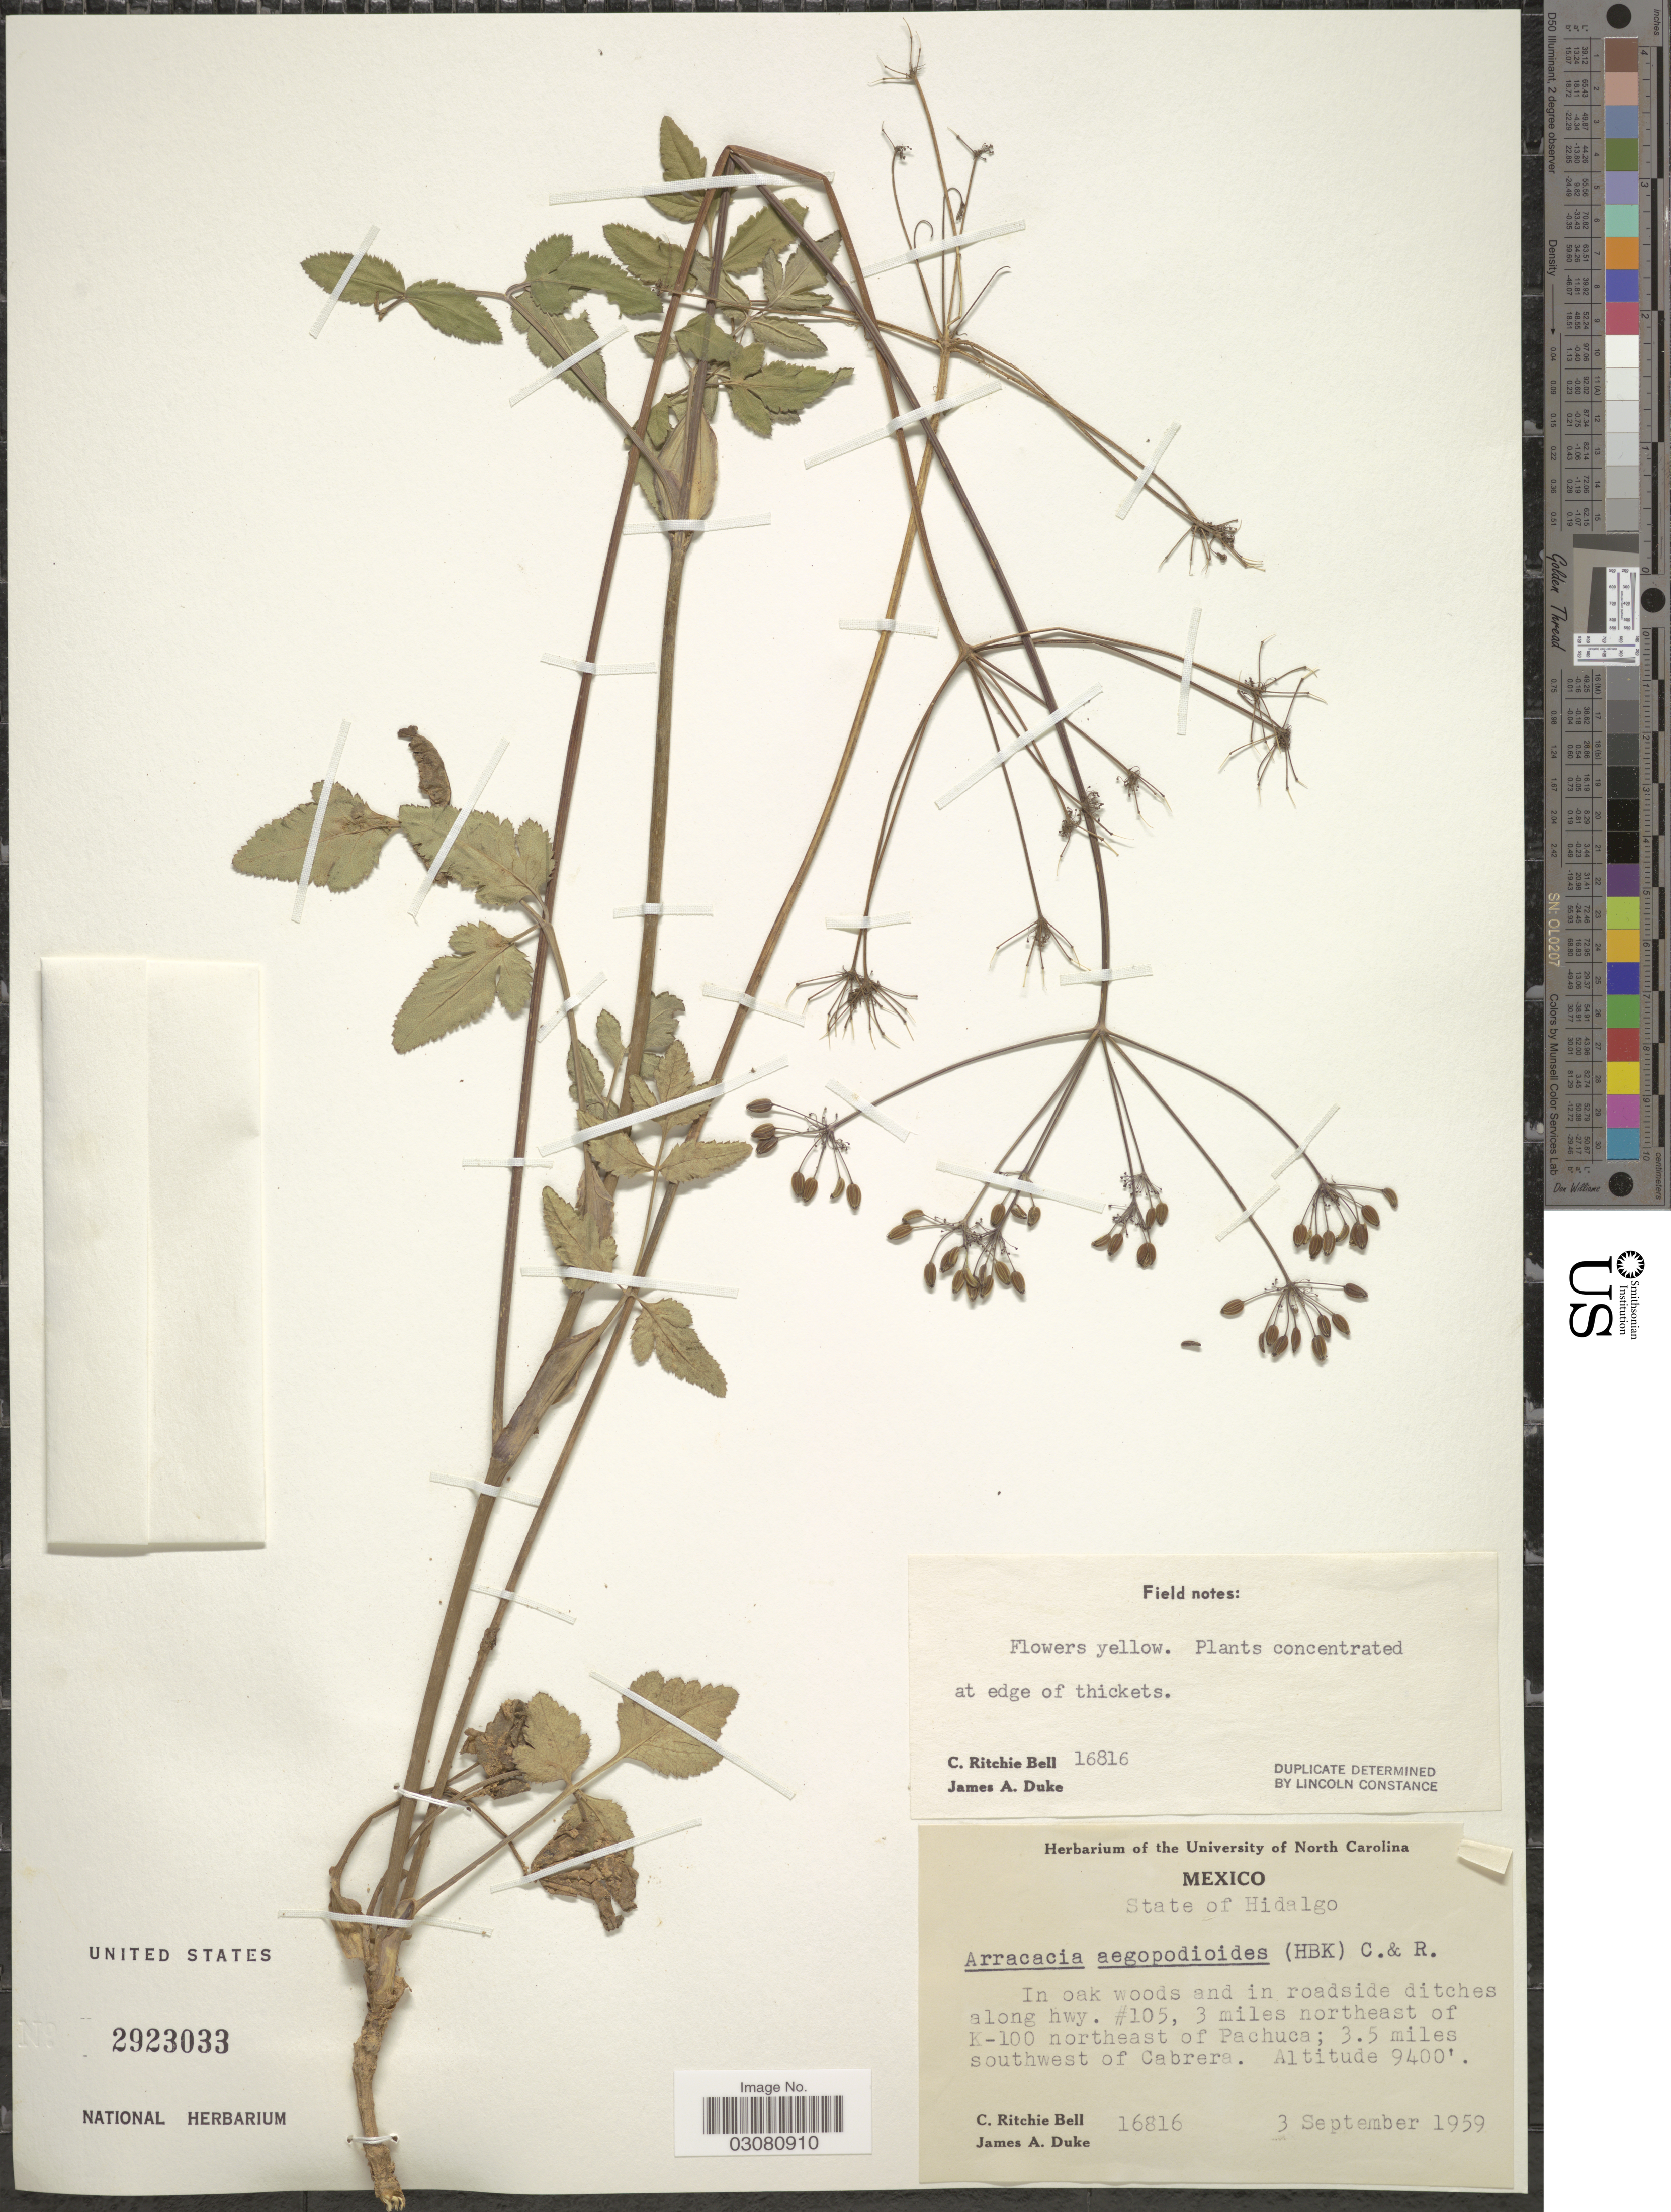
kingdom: Plantae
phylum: Tracheophyta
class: Magnoliopsida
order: Apiales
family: Apiaceae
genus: Arracacia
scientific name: Arracacia aegopodioides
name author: (Kunth) J.M. Coult. & Rose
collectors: C. R. Bell & J. A. Duke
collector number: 16816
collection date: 1959-09-03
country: Mexico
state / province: Hidalgo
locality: In oak woods and in roadside ditches along hwy. #105, 3 miles northeast of K-100 northeast of Pachuca; 3.5 miles southwest of Cabrera.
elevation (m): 2865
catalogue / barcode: US 2923033